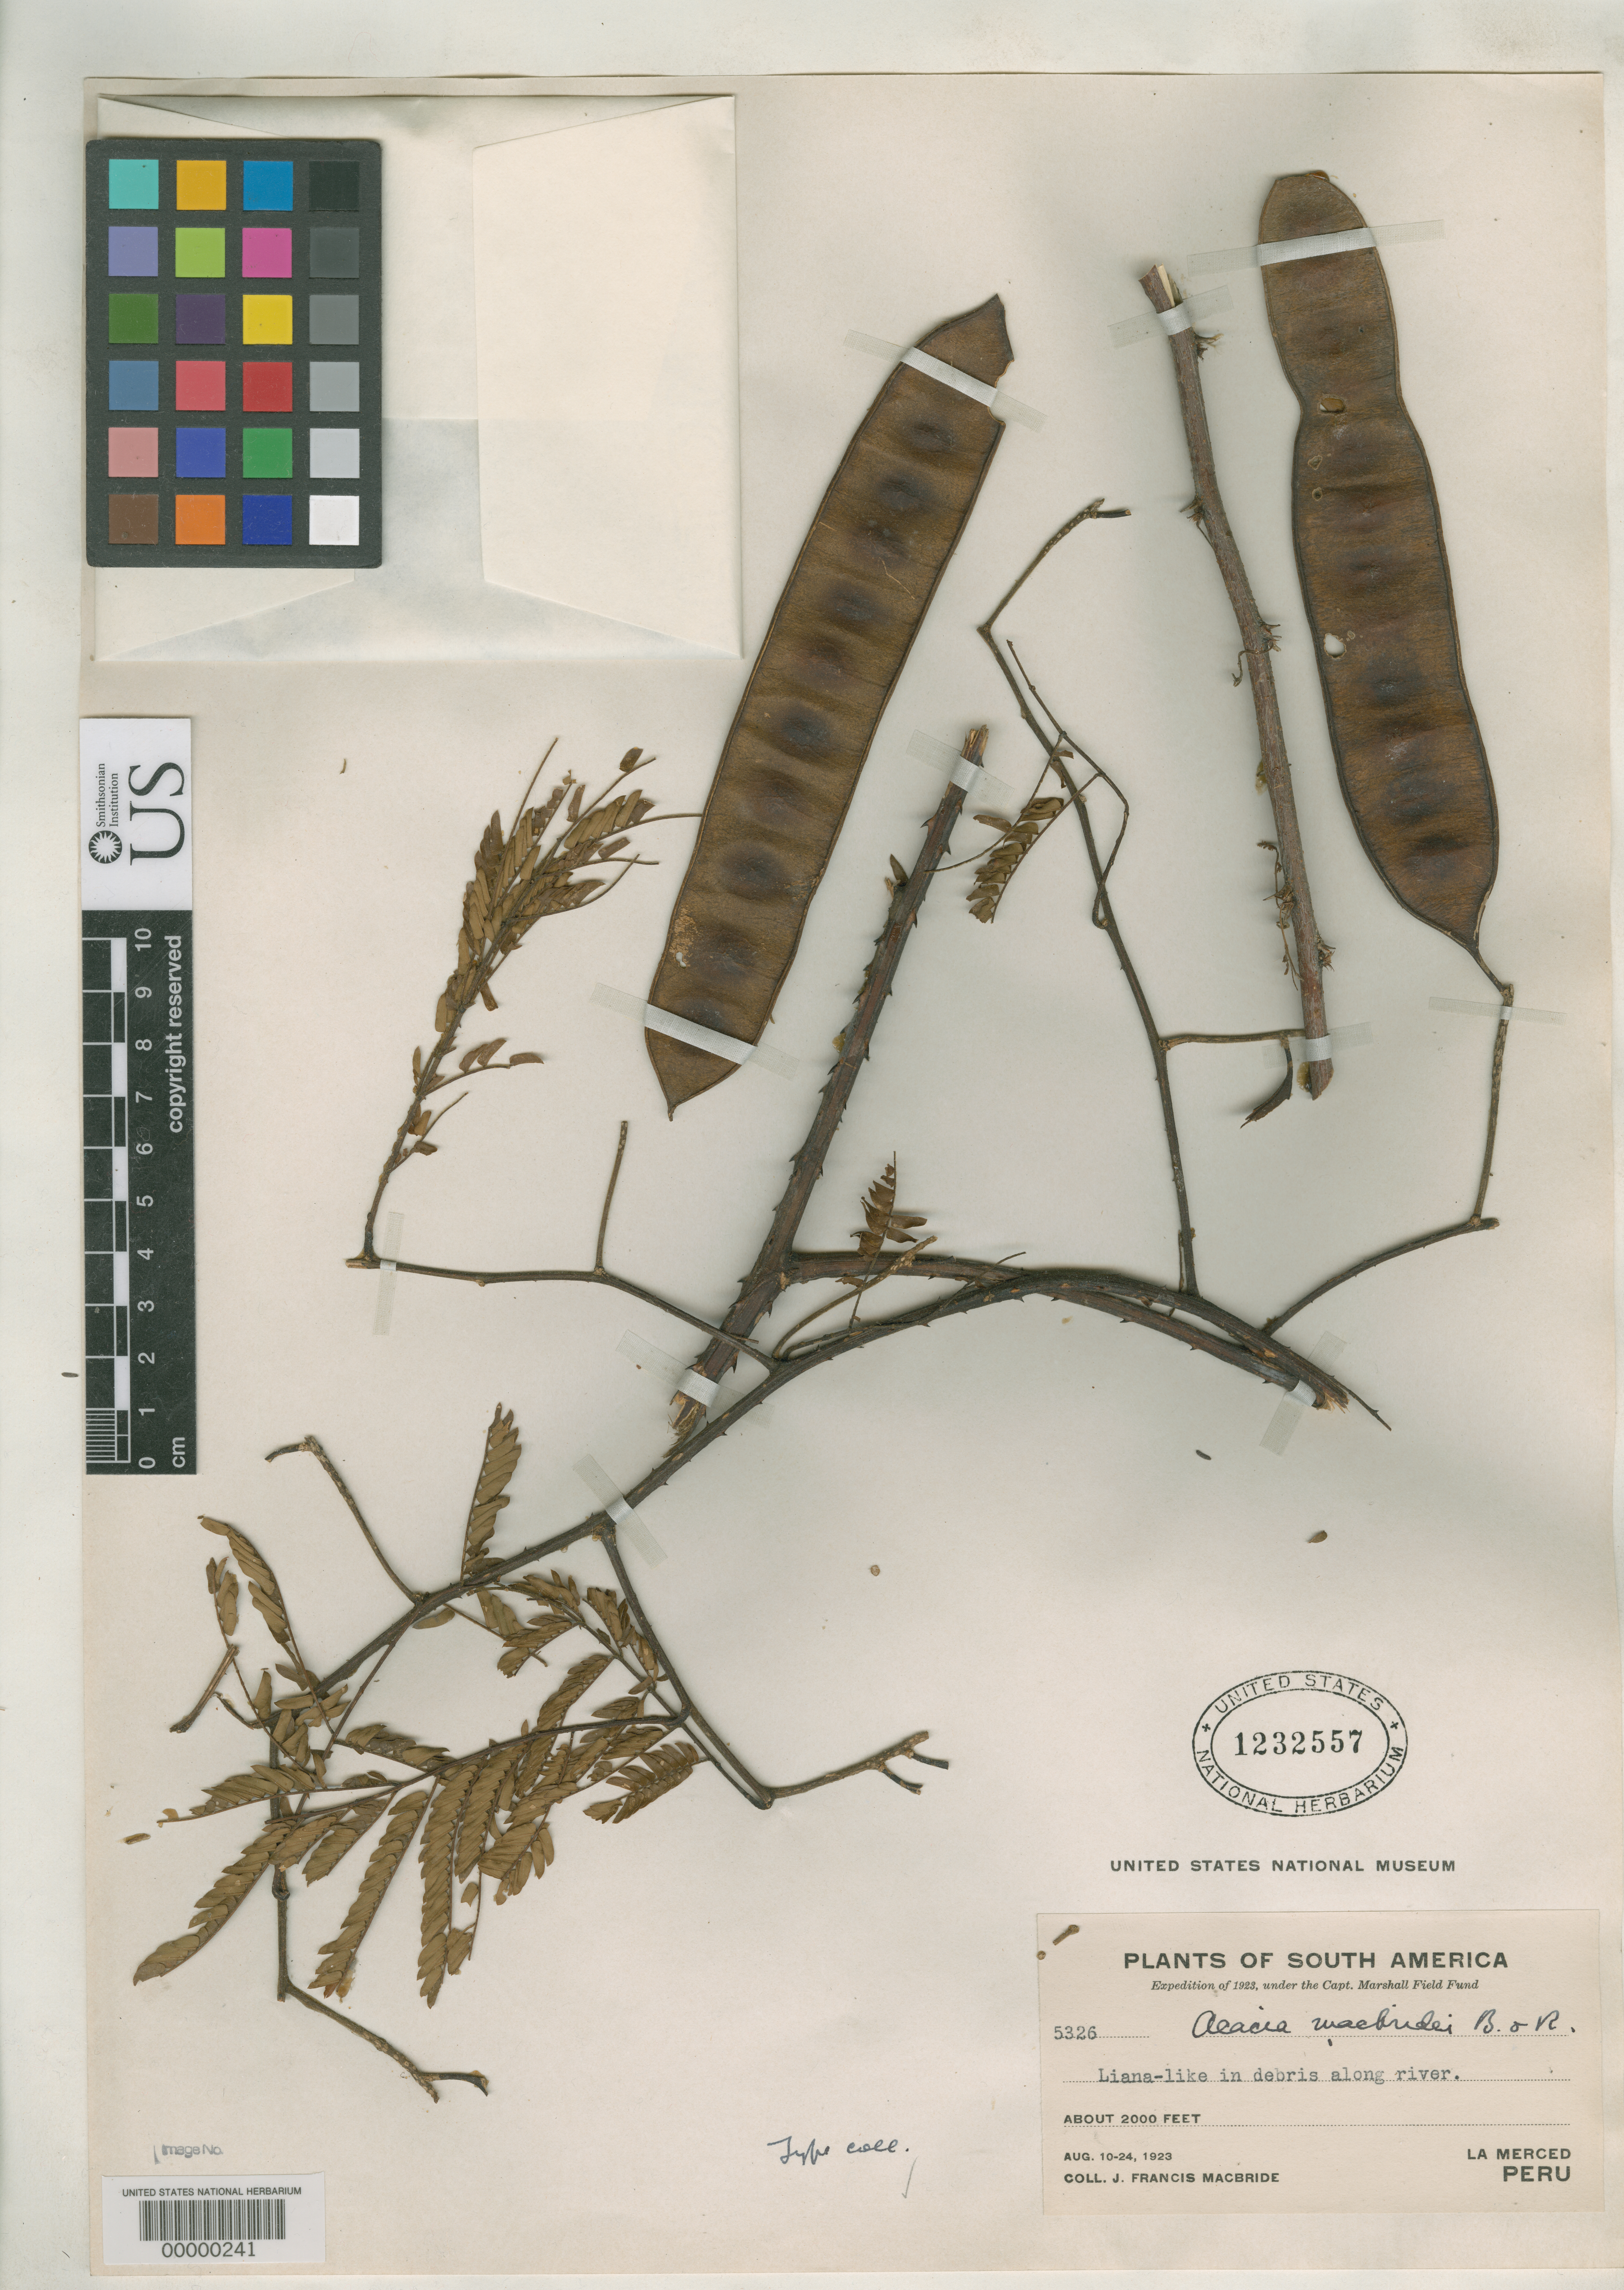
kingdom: Plantae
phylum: Tracheophyta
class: Magnoliopsida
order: Fabales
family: Fabaceae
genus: Acacia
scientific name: Acacia macbridei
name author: Britton & Rose ex J.F. Macbr.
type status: Isotype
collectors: J. F. Macbride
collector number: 5326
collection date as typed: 10 Aug 1923 to 24 Aug 1923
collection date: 1923-08-10/1923-08-24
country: Peru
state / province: Junín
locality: La Merced.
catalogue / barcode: US 1232557